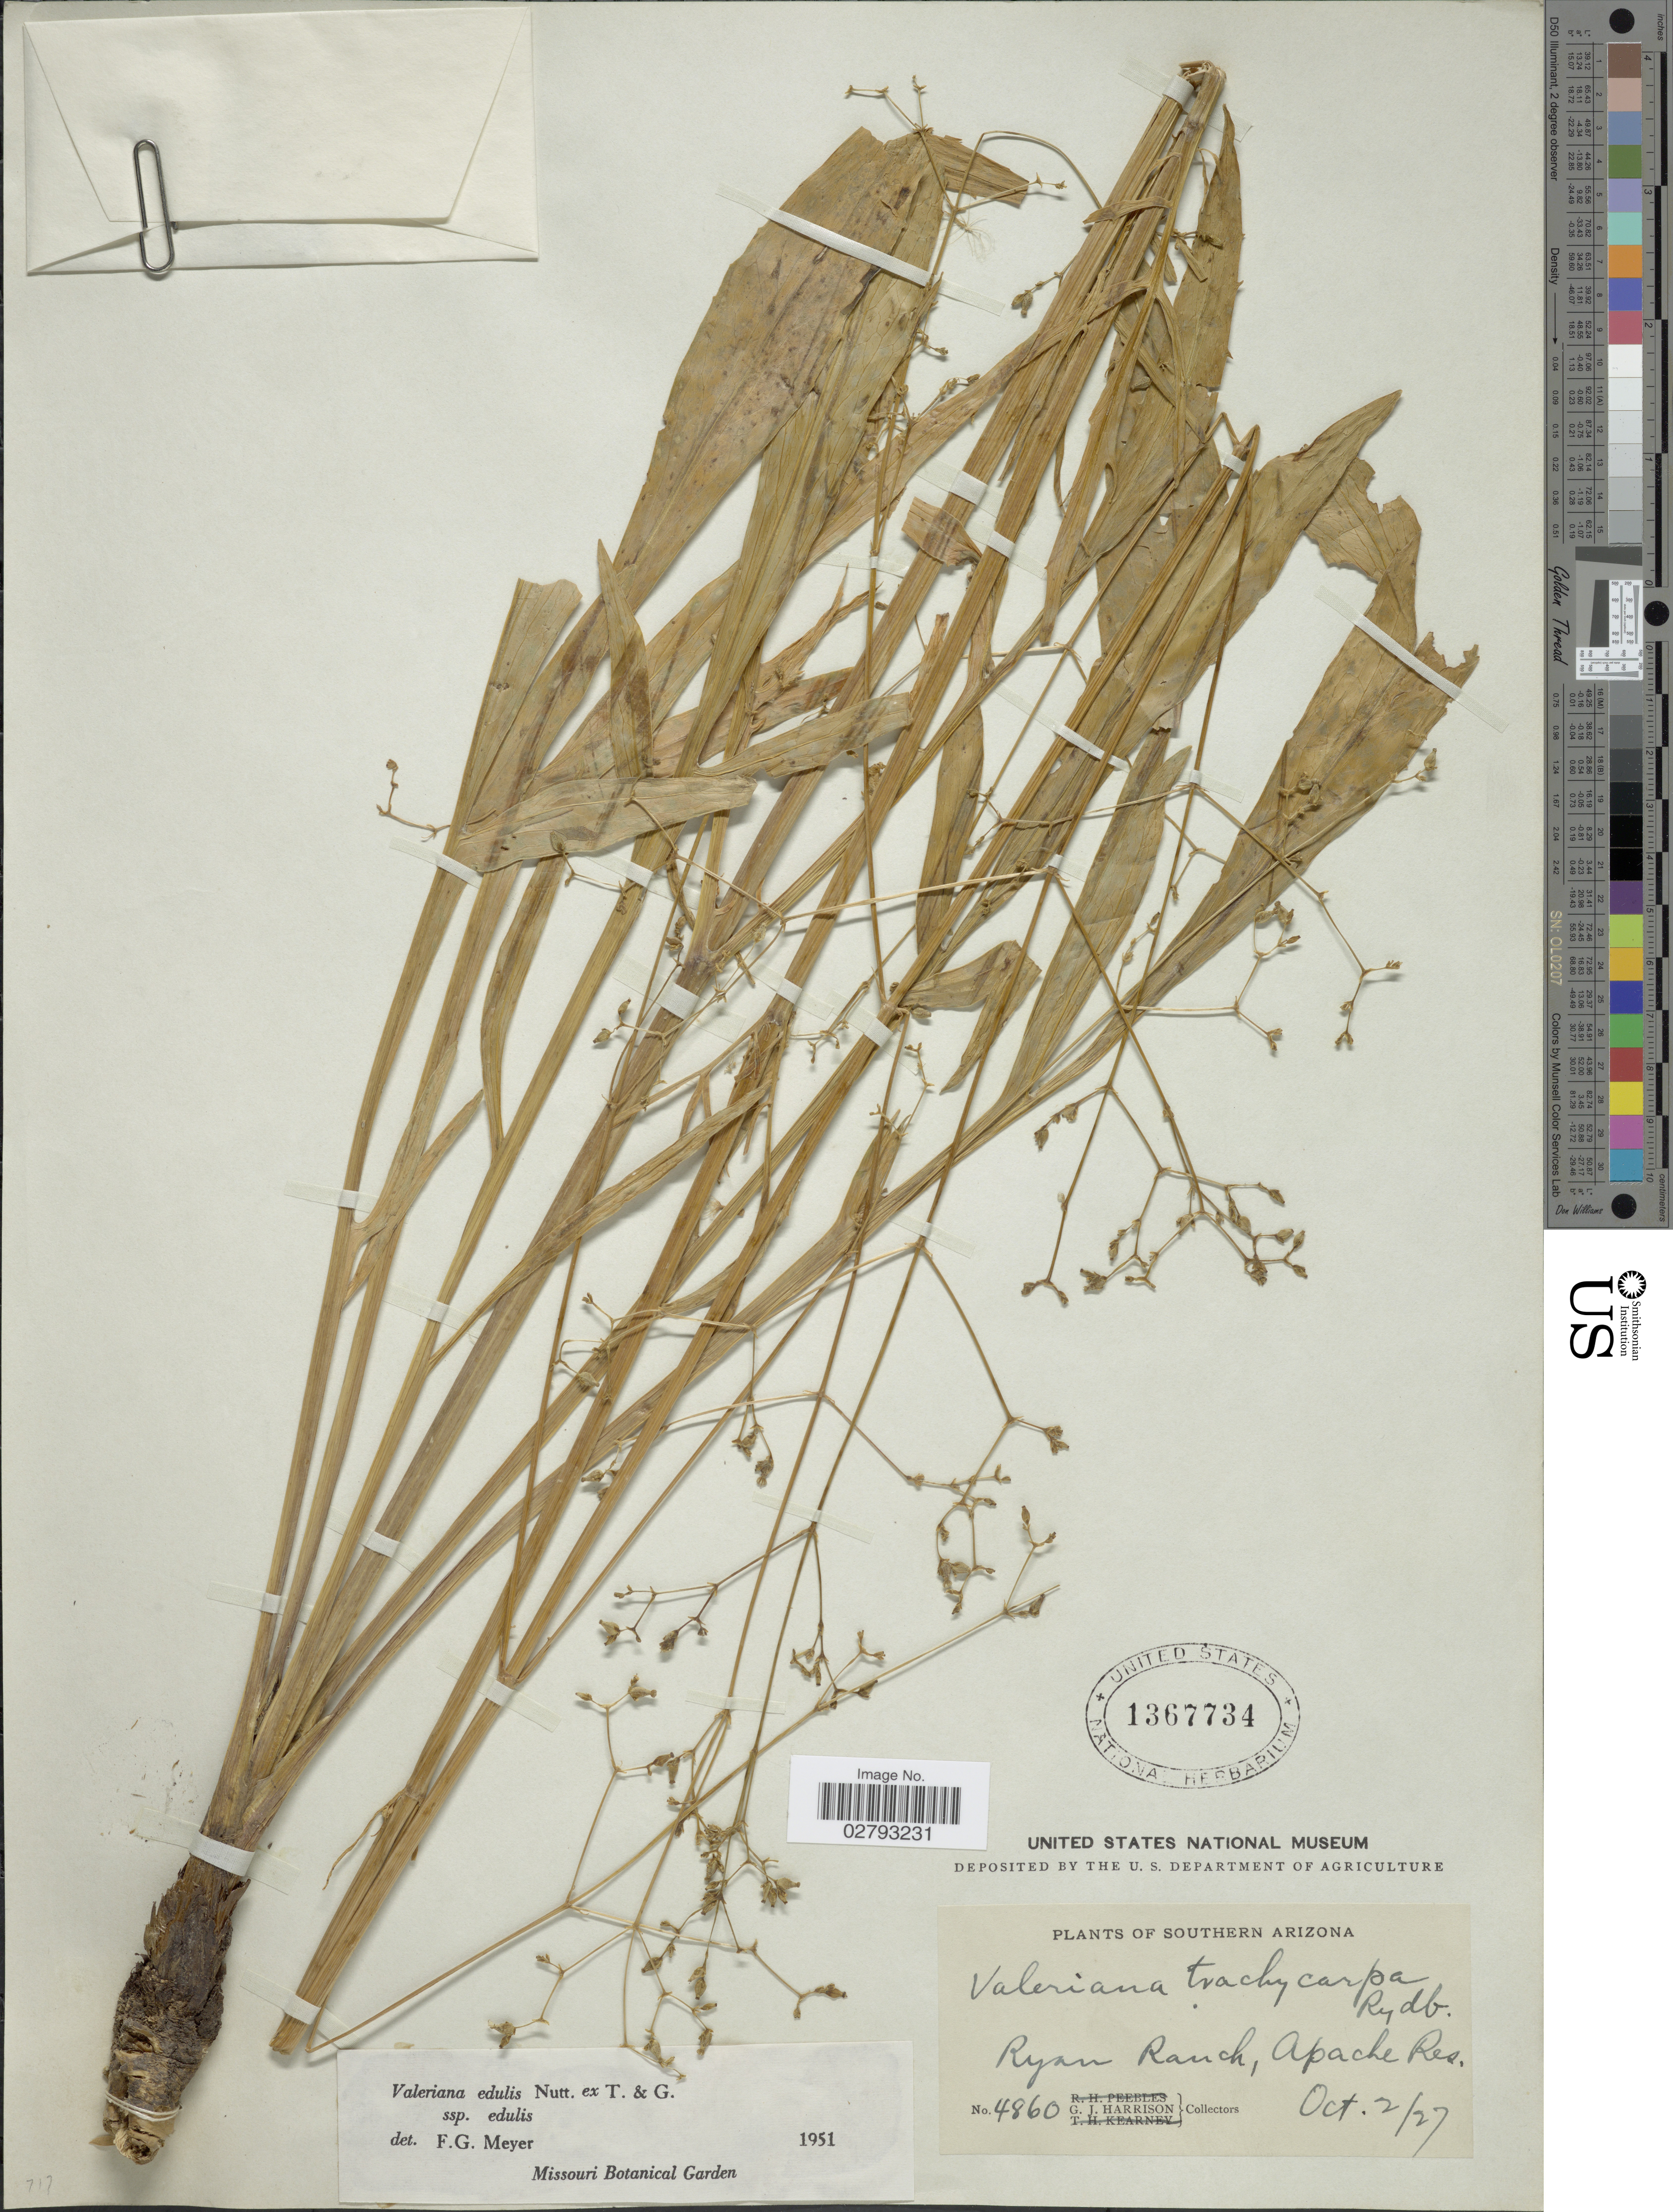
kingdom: Plantae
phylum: Tracheophyta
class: Magnoliopsida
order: Dipsacales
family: Caprifoliaceae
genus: Valeriana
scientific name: Valeriana edulis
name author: Nutt.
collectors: G. J. Harrison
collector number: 4860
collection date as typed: Transcribed d/m/y: 2/10/27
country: United States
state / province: Arizona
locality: Southern Arizona, Ryan Ranch, Apache Res.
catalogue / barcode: US 1367734